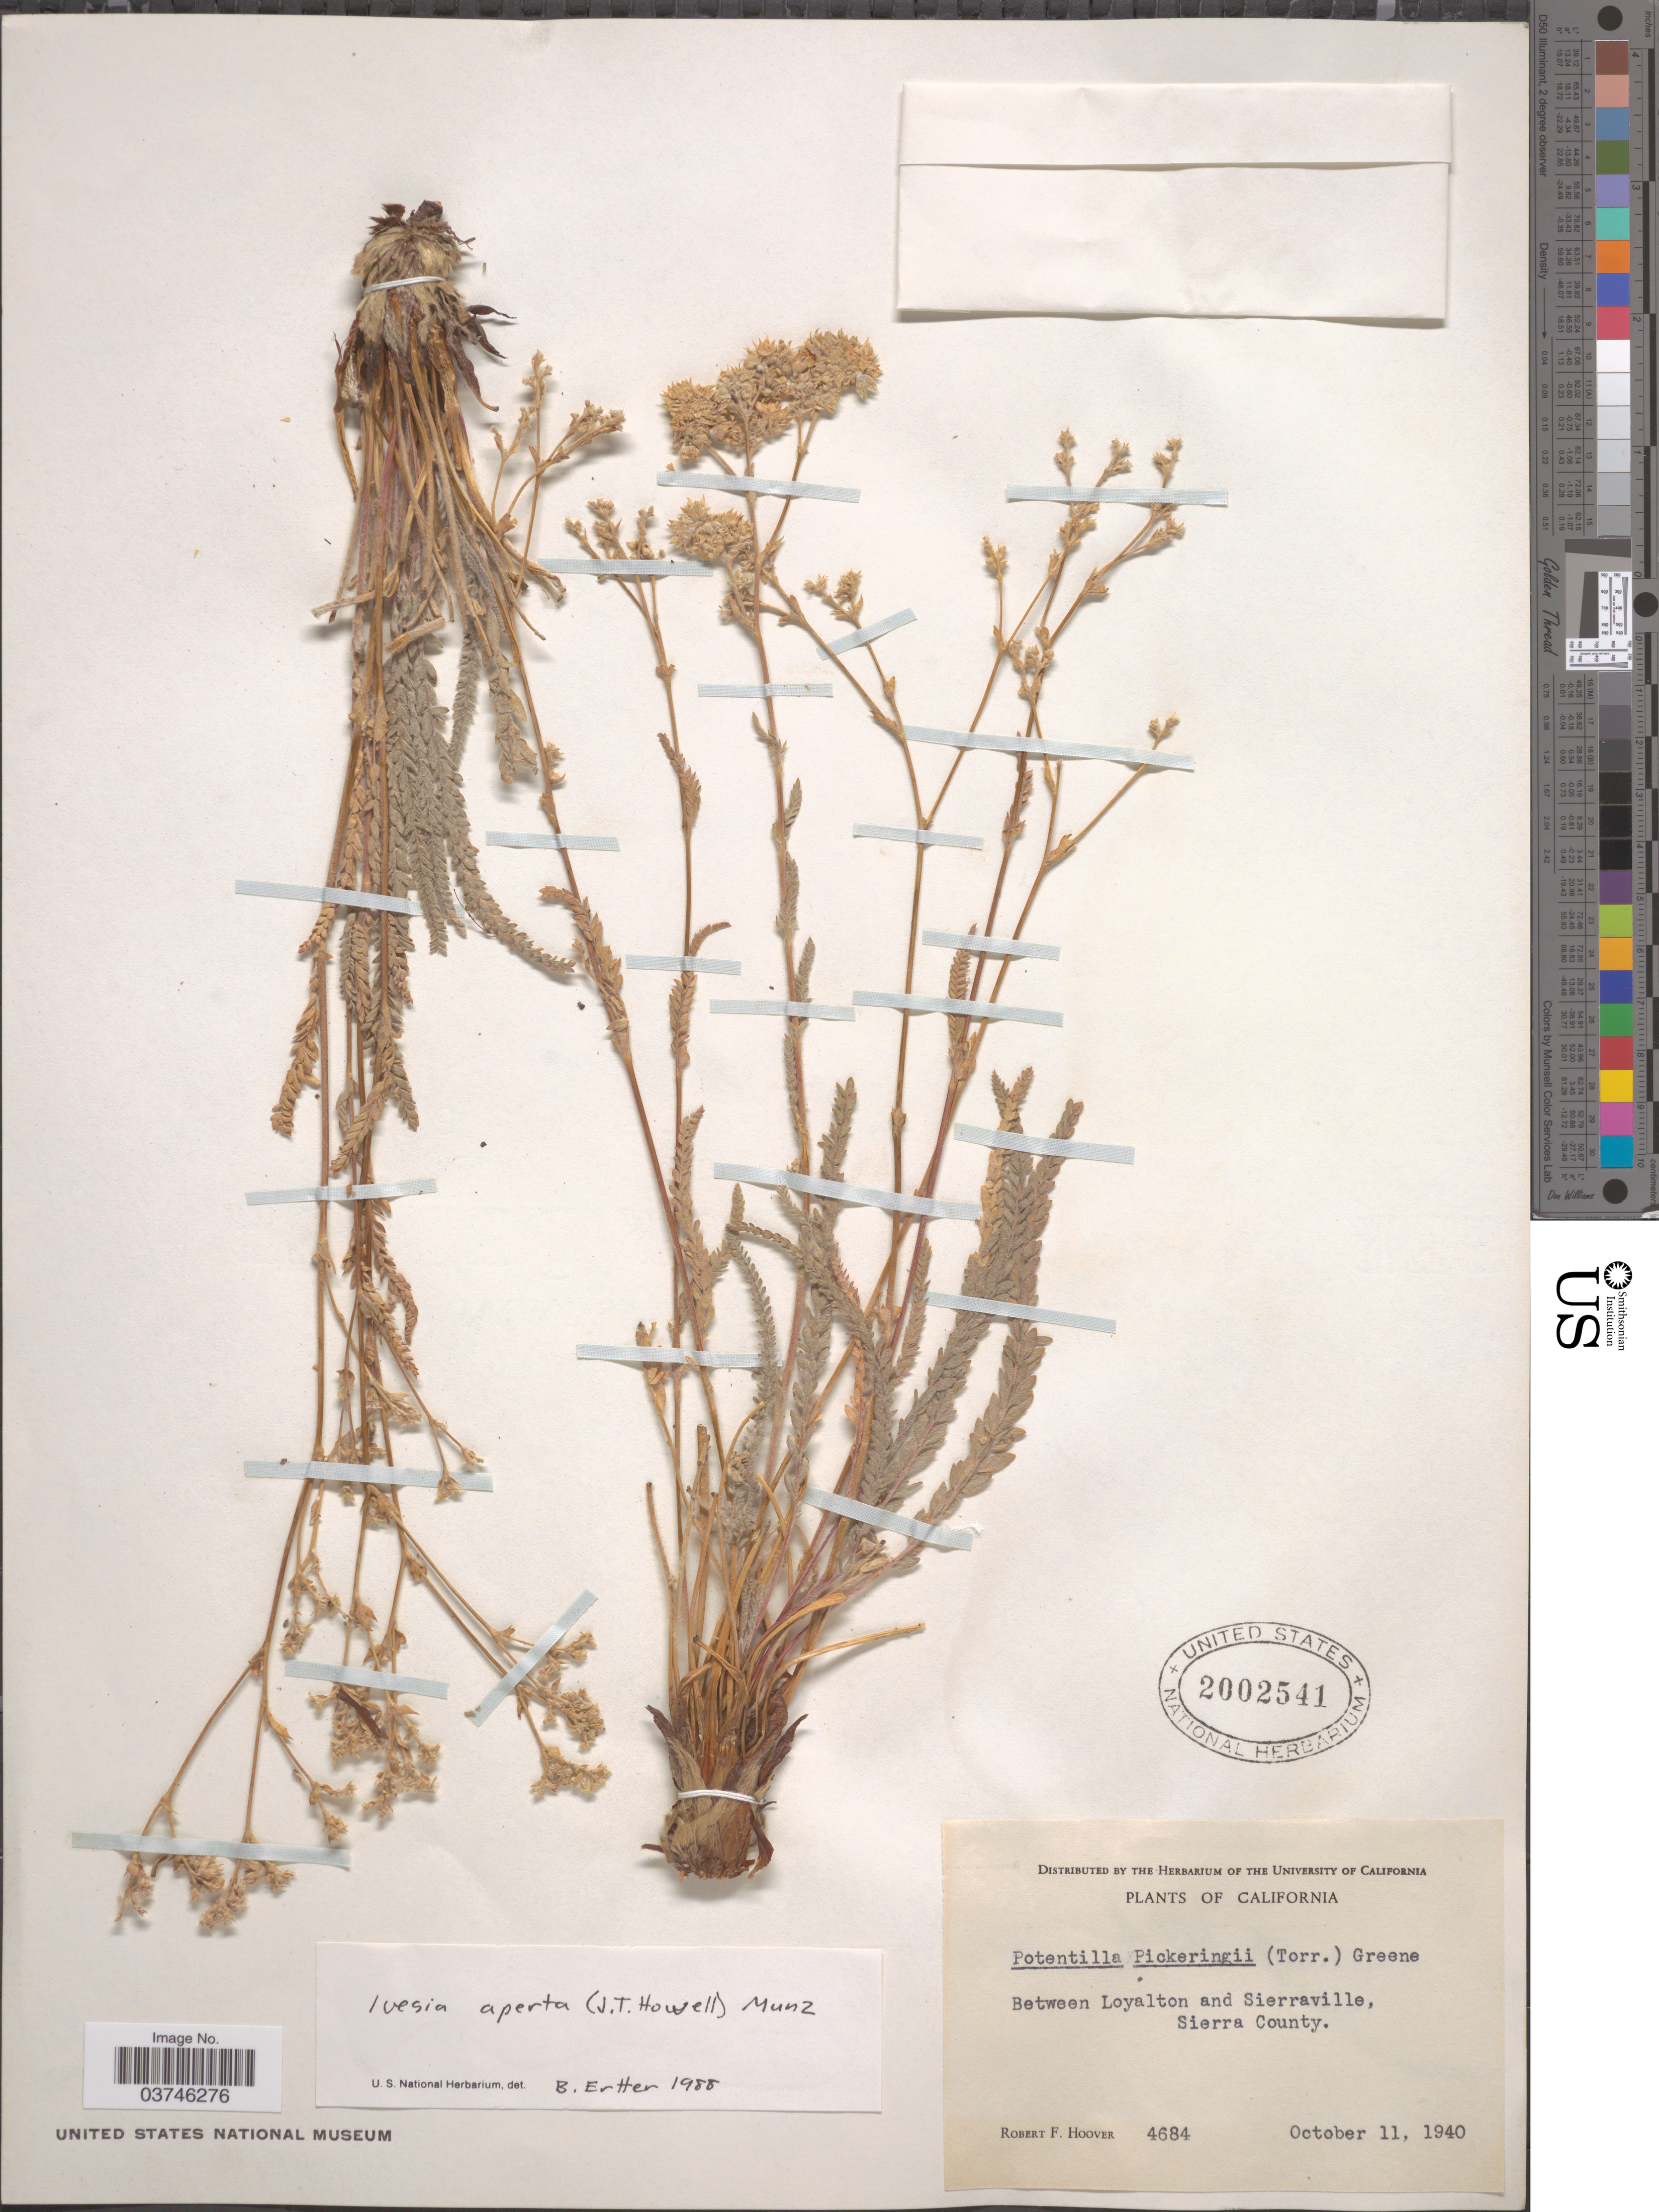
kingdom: Plantae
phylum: Tracheophyta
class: Magnoliopsida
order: Rosales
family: Rosaceae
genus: Potentilla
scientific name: Potentilla aperta var. aperta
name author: J.T. Howell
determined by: Strong, Mark T., (BOT), Smithsonian Institution - National Museum of Natural History (UNITED STATES)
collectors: R. F. Hoover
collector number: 4684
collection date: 1940-10-11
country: United States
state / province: California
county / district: Sierra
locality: Between Loyalton and Sierraville, Sierra County.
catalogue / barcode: US 2002541